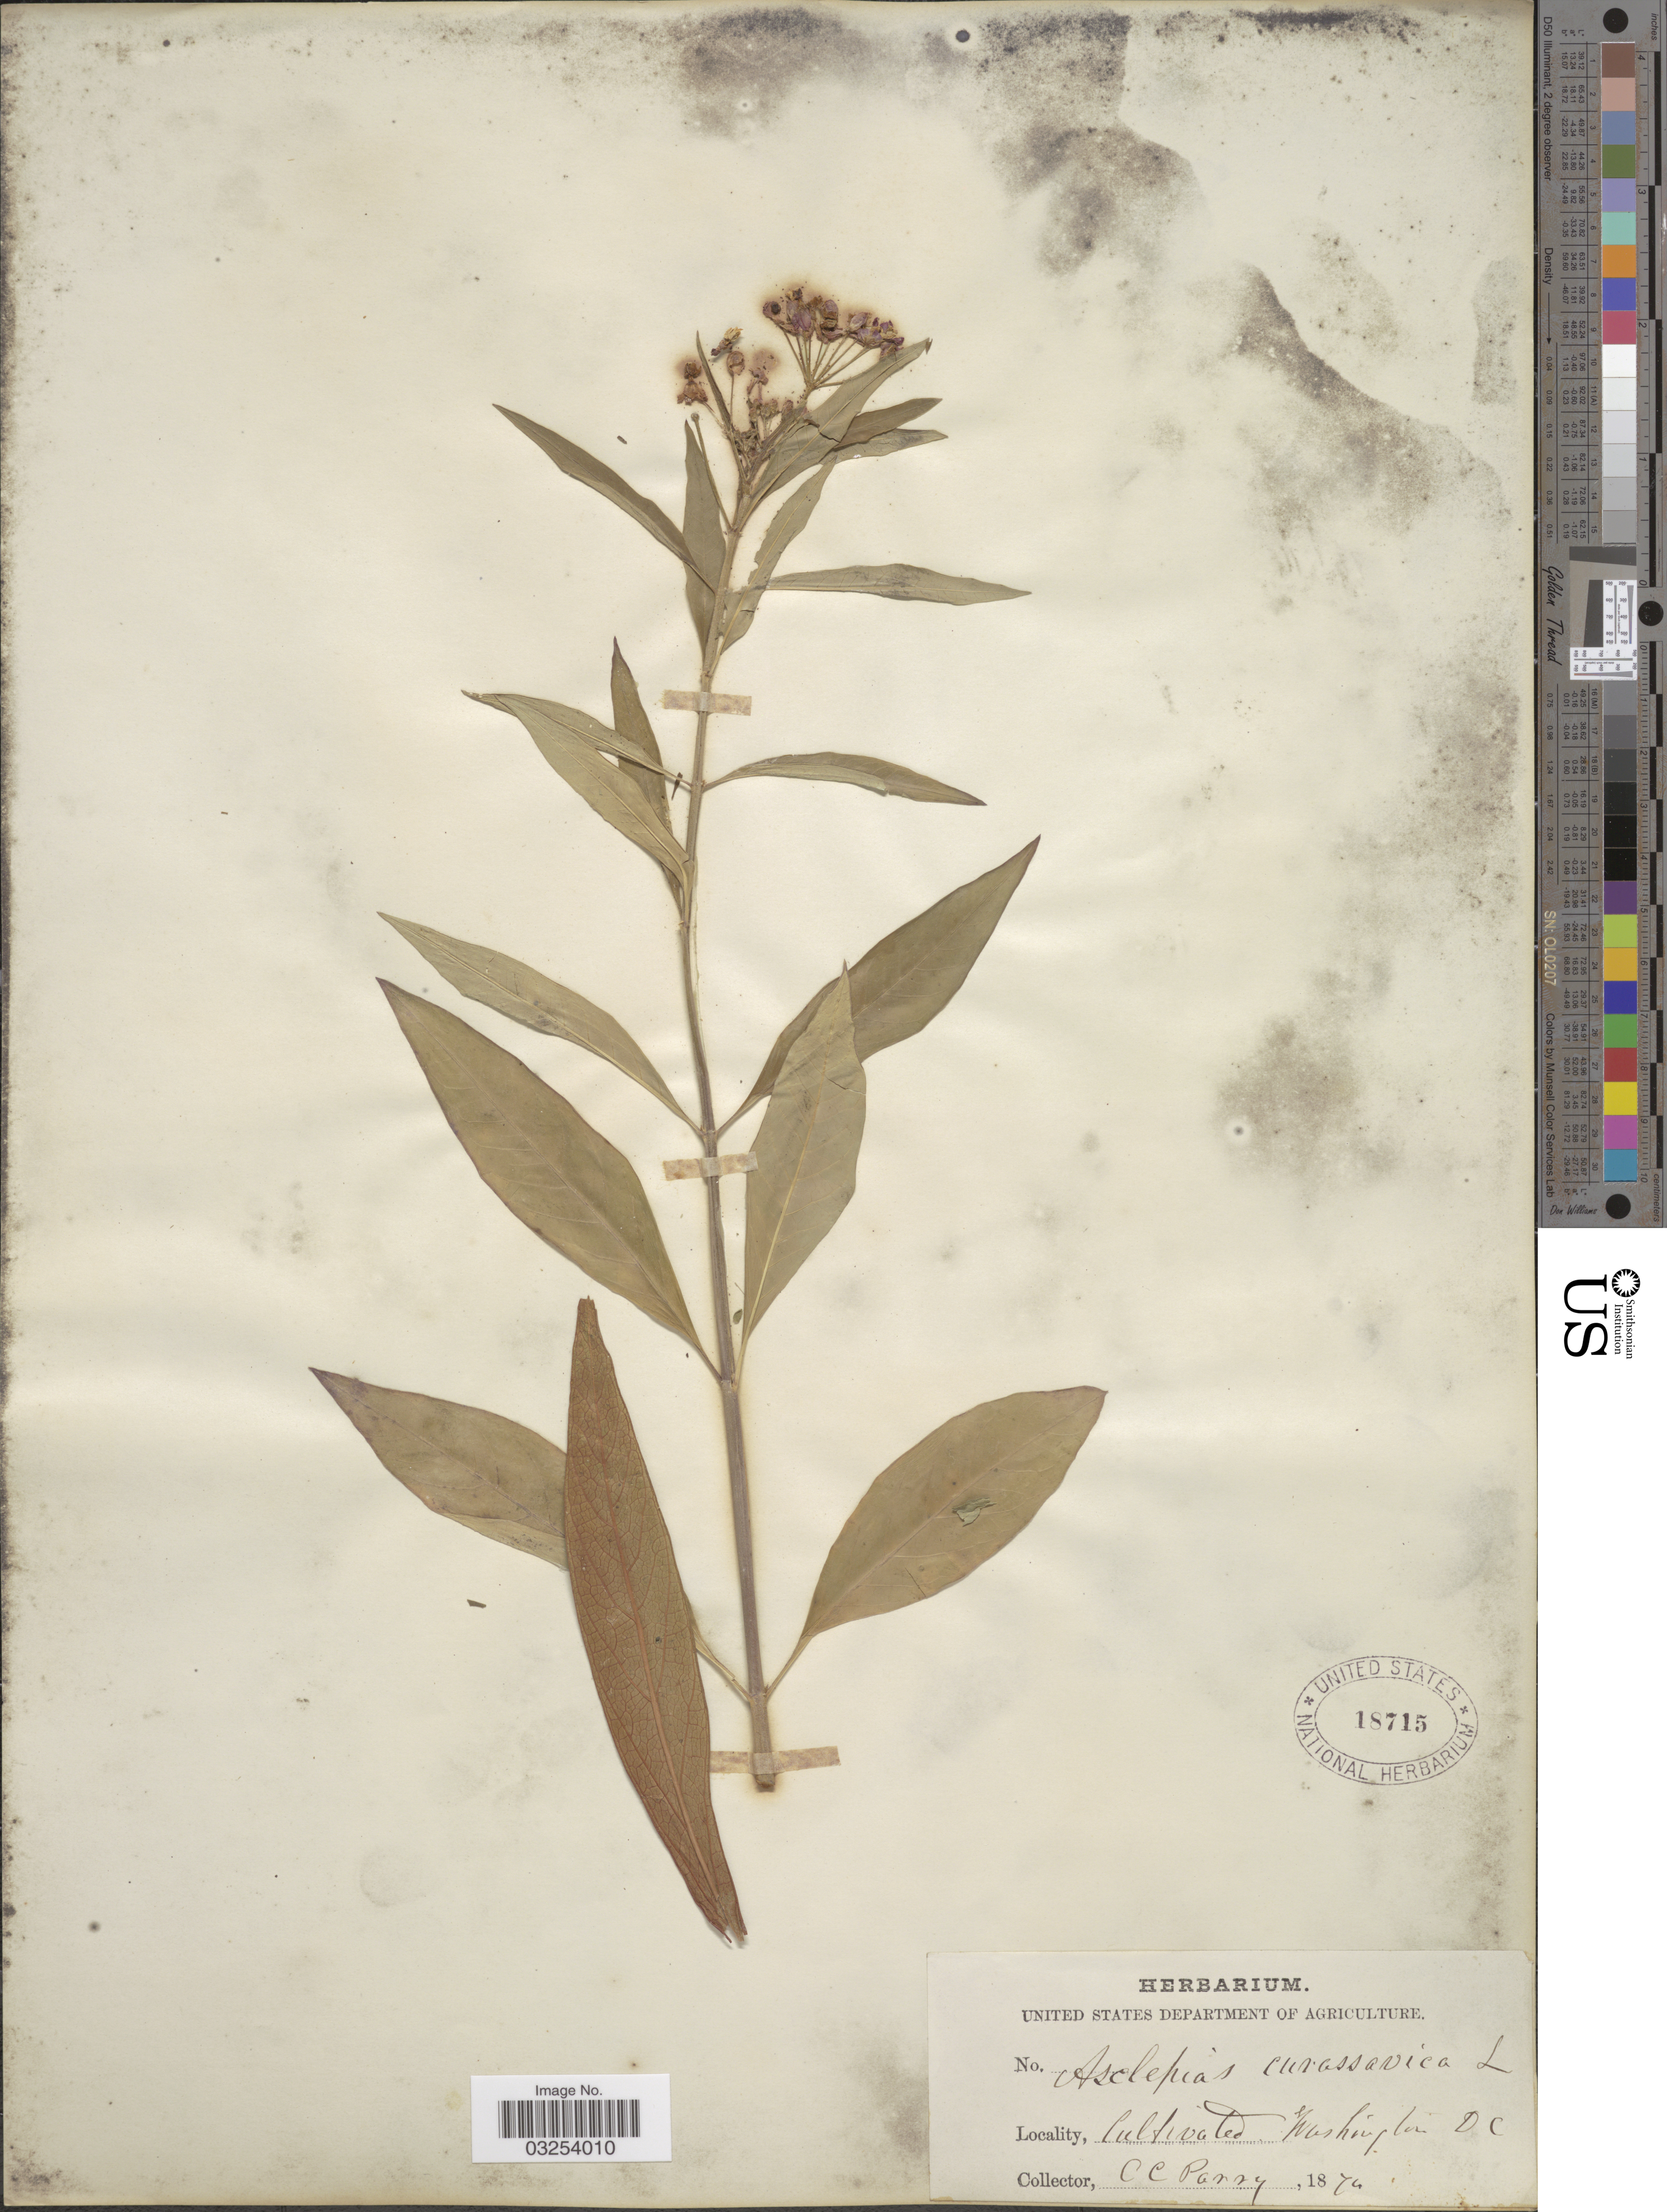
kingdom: Plantae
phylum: Tracheophyta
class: Magnoliopsida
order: Gentianales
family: Apocynaceae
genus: Asclepias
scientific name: Asclepias curassavica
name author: L.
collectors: C. C. Parry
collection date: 1874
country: United States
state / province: District of Columbia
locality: Washington DC.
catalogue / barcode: US 18715